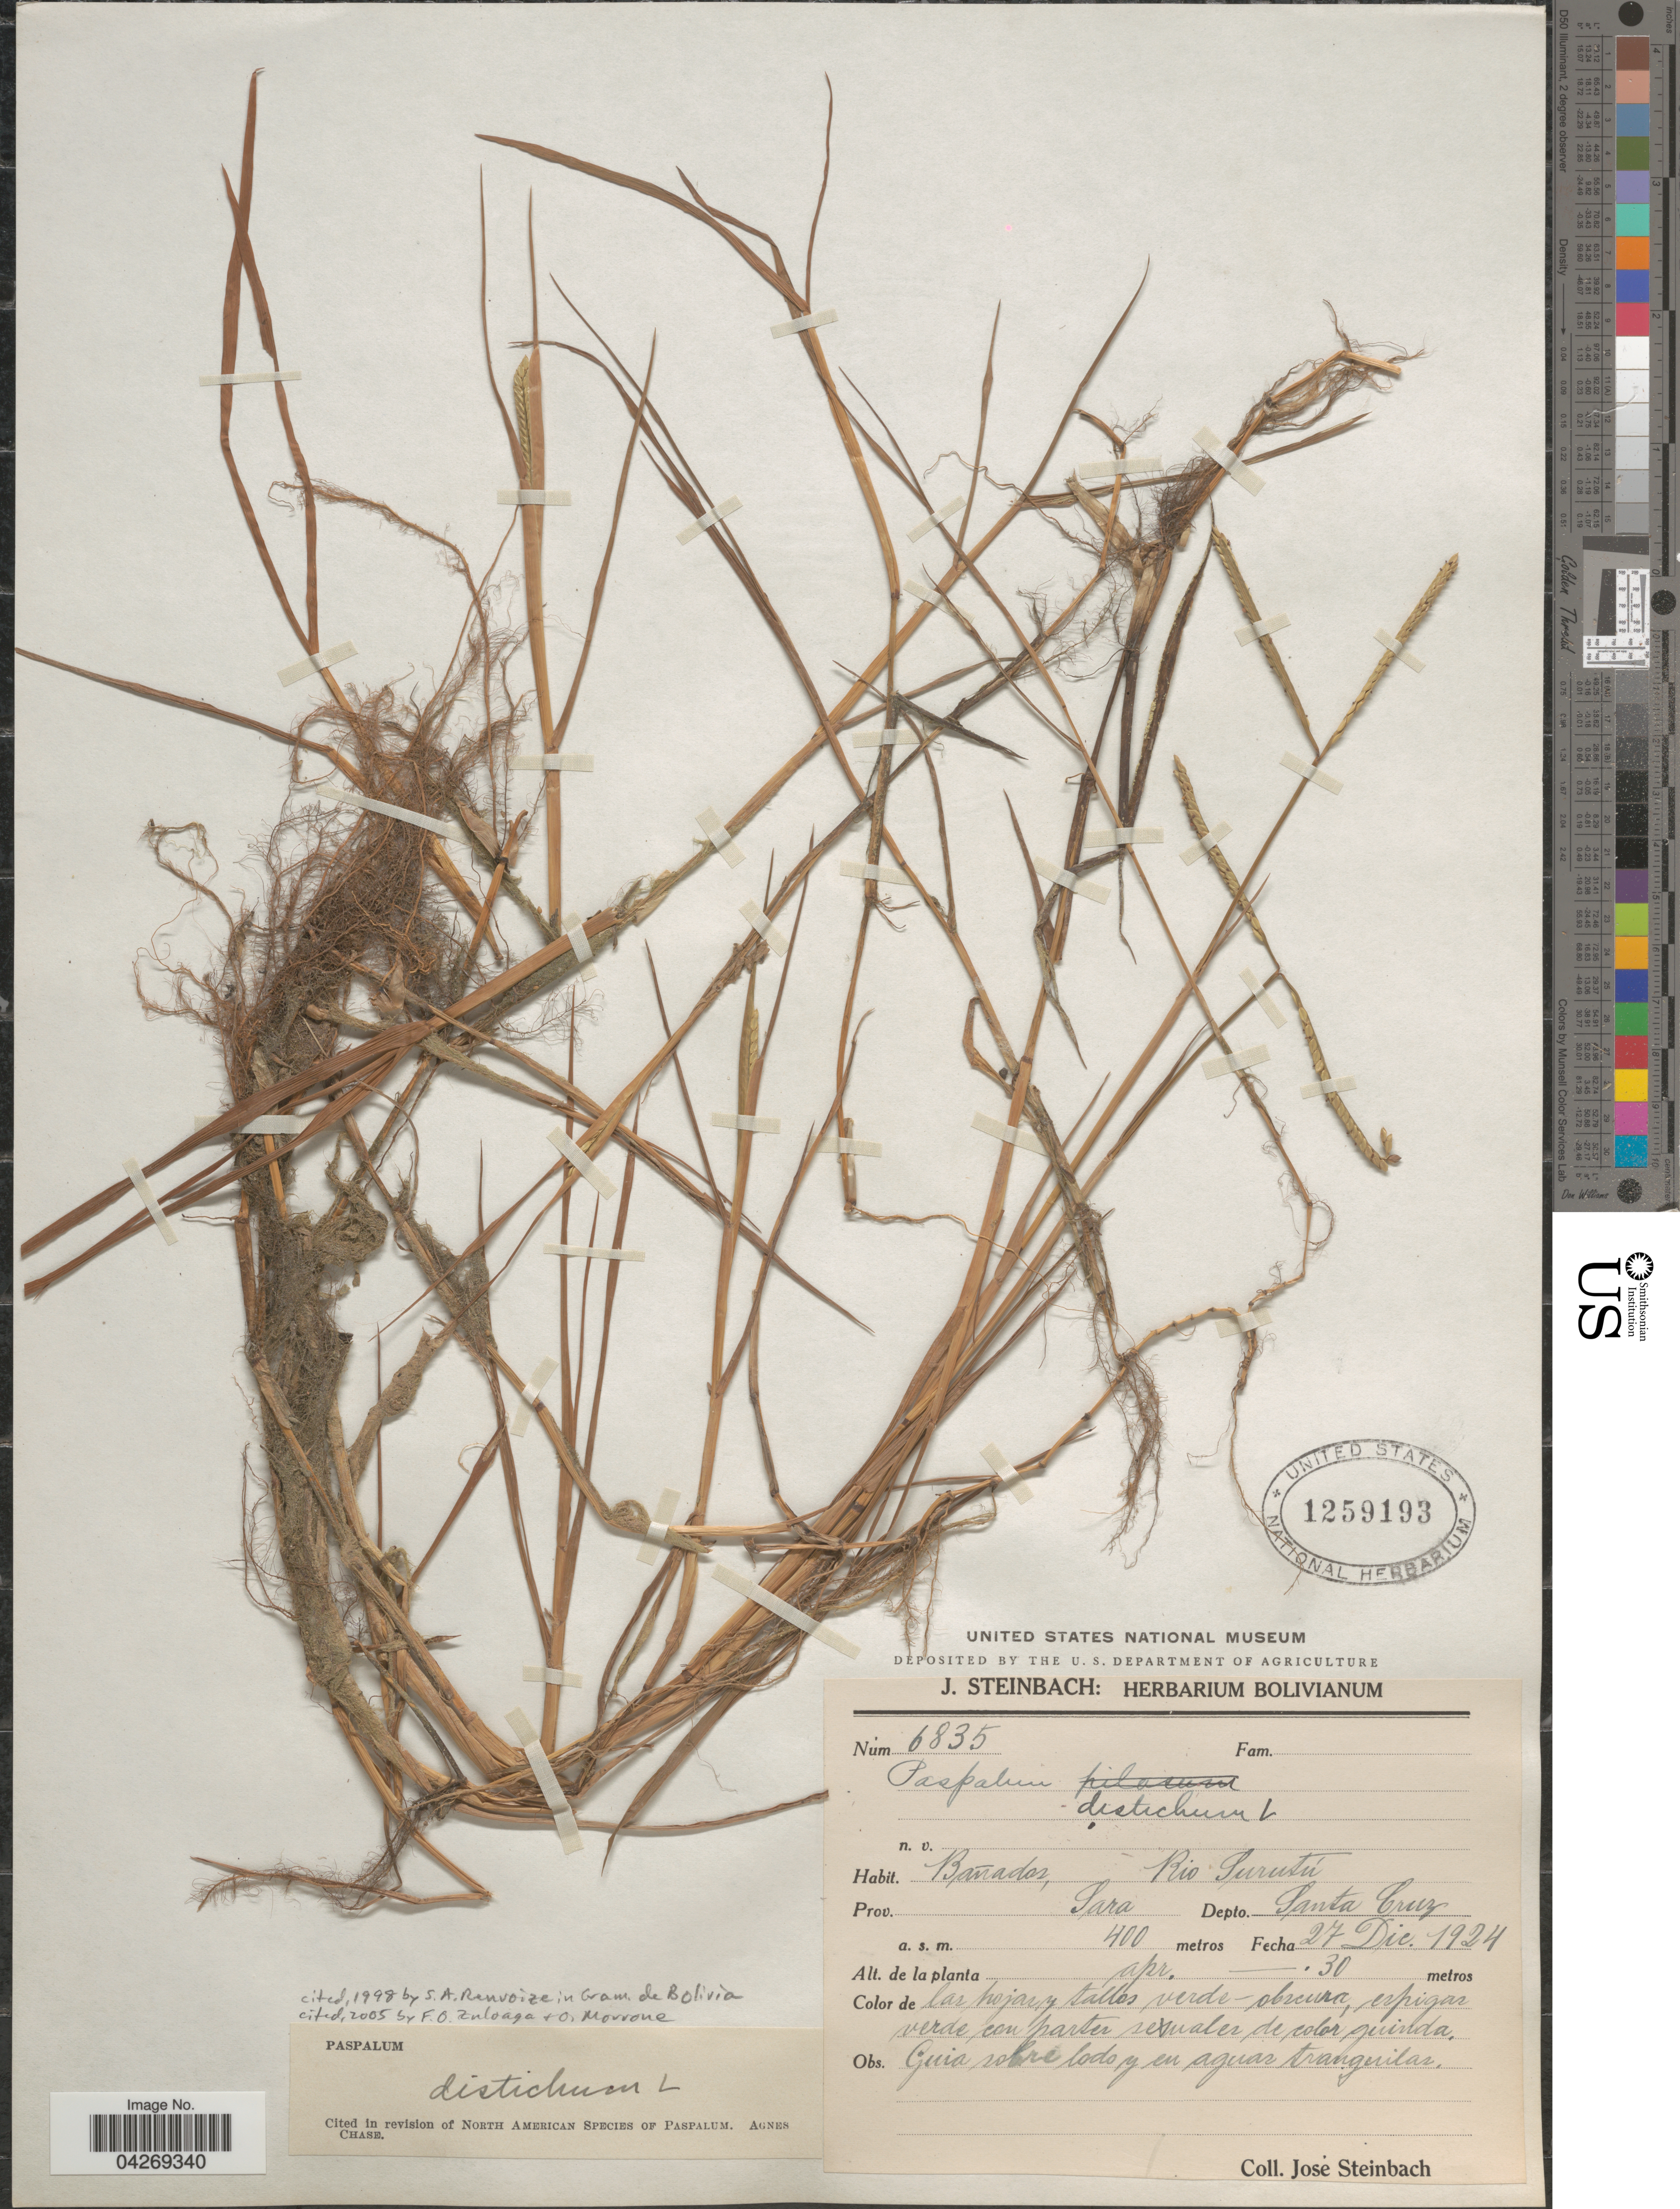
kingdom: Plantae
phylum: Tracheophyta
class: Liliopsida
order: Poales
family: Poaceae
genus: Paspalum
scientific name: Paspalum distichum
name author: L.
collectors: J. Steinbach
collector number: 6835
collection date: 1924-12-27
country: Bolivia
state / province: Santa Cruz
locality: Bañados, Rio Surutú. Prov. Sara. Depto. Santa Cruz.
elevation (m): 400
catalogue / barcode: US 1259193